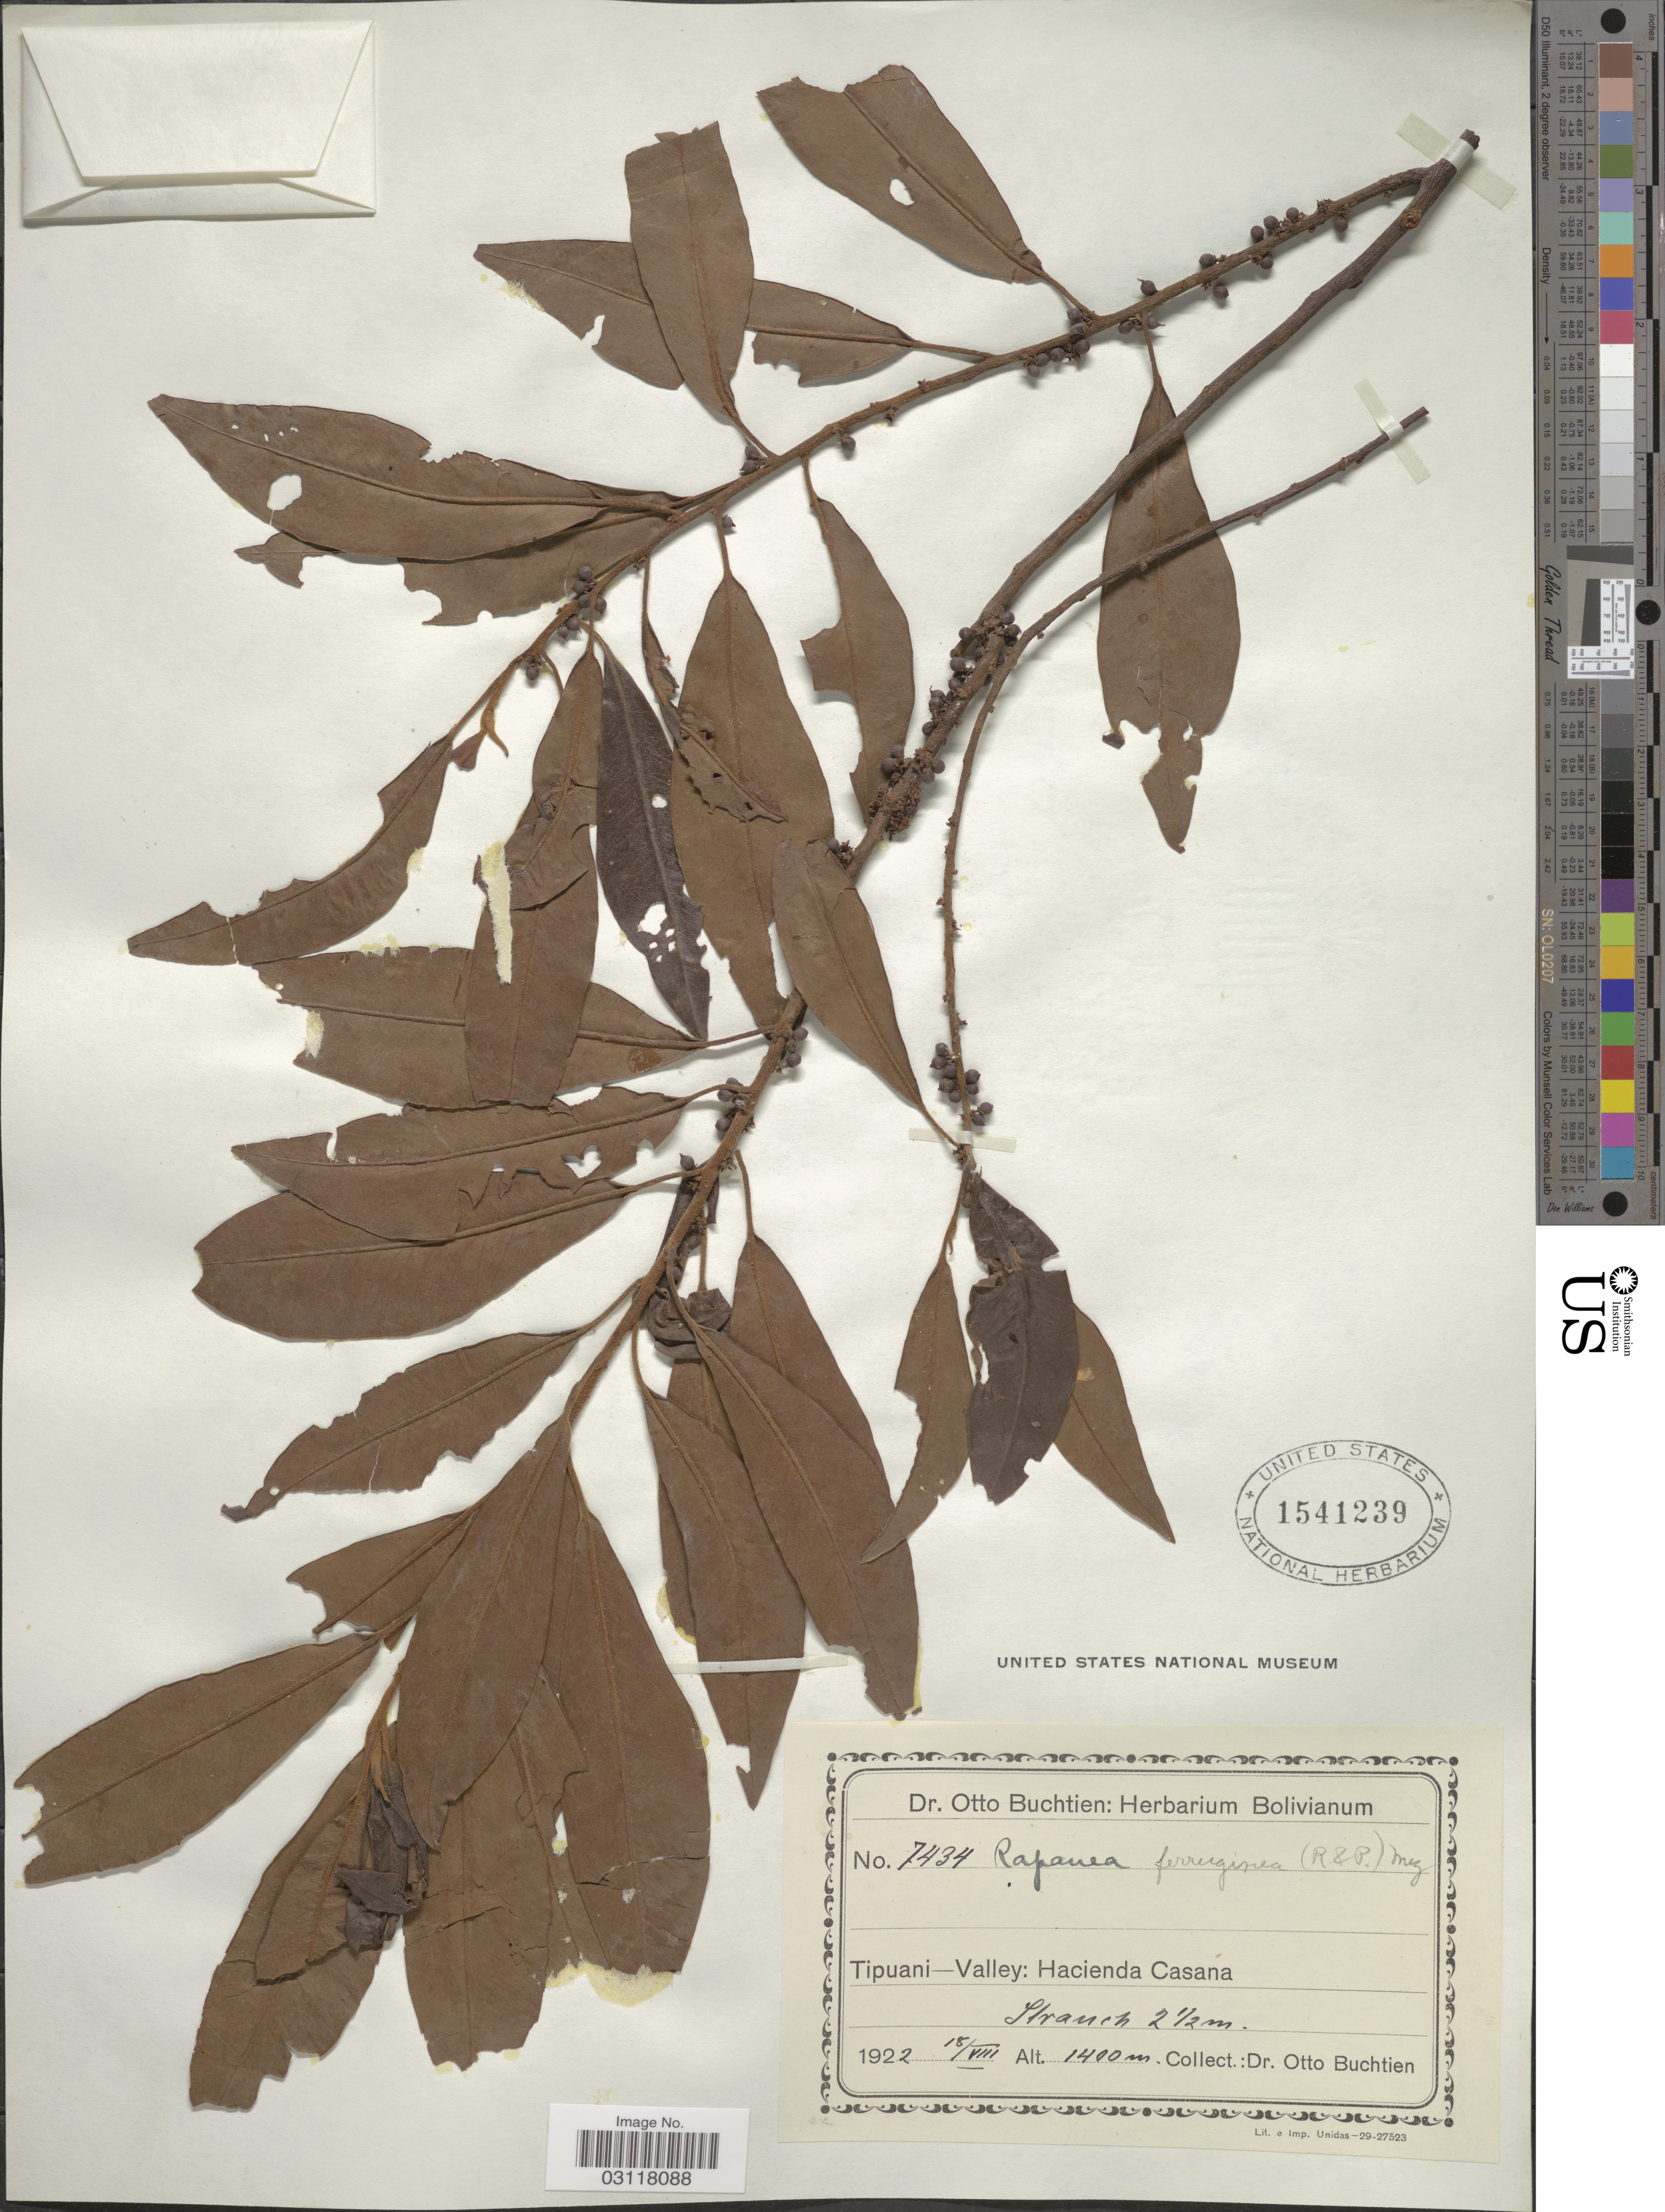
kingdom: Plantae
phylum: Tracheophyta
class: Magnoliopsida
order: Ericales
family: Primulaceae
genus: Rapanea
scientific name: Rapanea ferruginea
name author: (Ruiz & Pav.) Mez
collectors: O. Buchtien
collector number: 7434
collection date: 1922-08-18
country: Bolivia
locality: Tipuani-Valley: Hacienda Casana.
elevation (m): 1400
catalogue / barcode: US 1541239